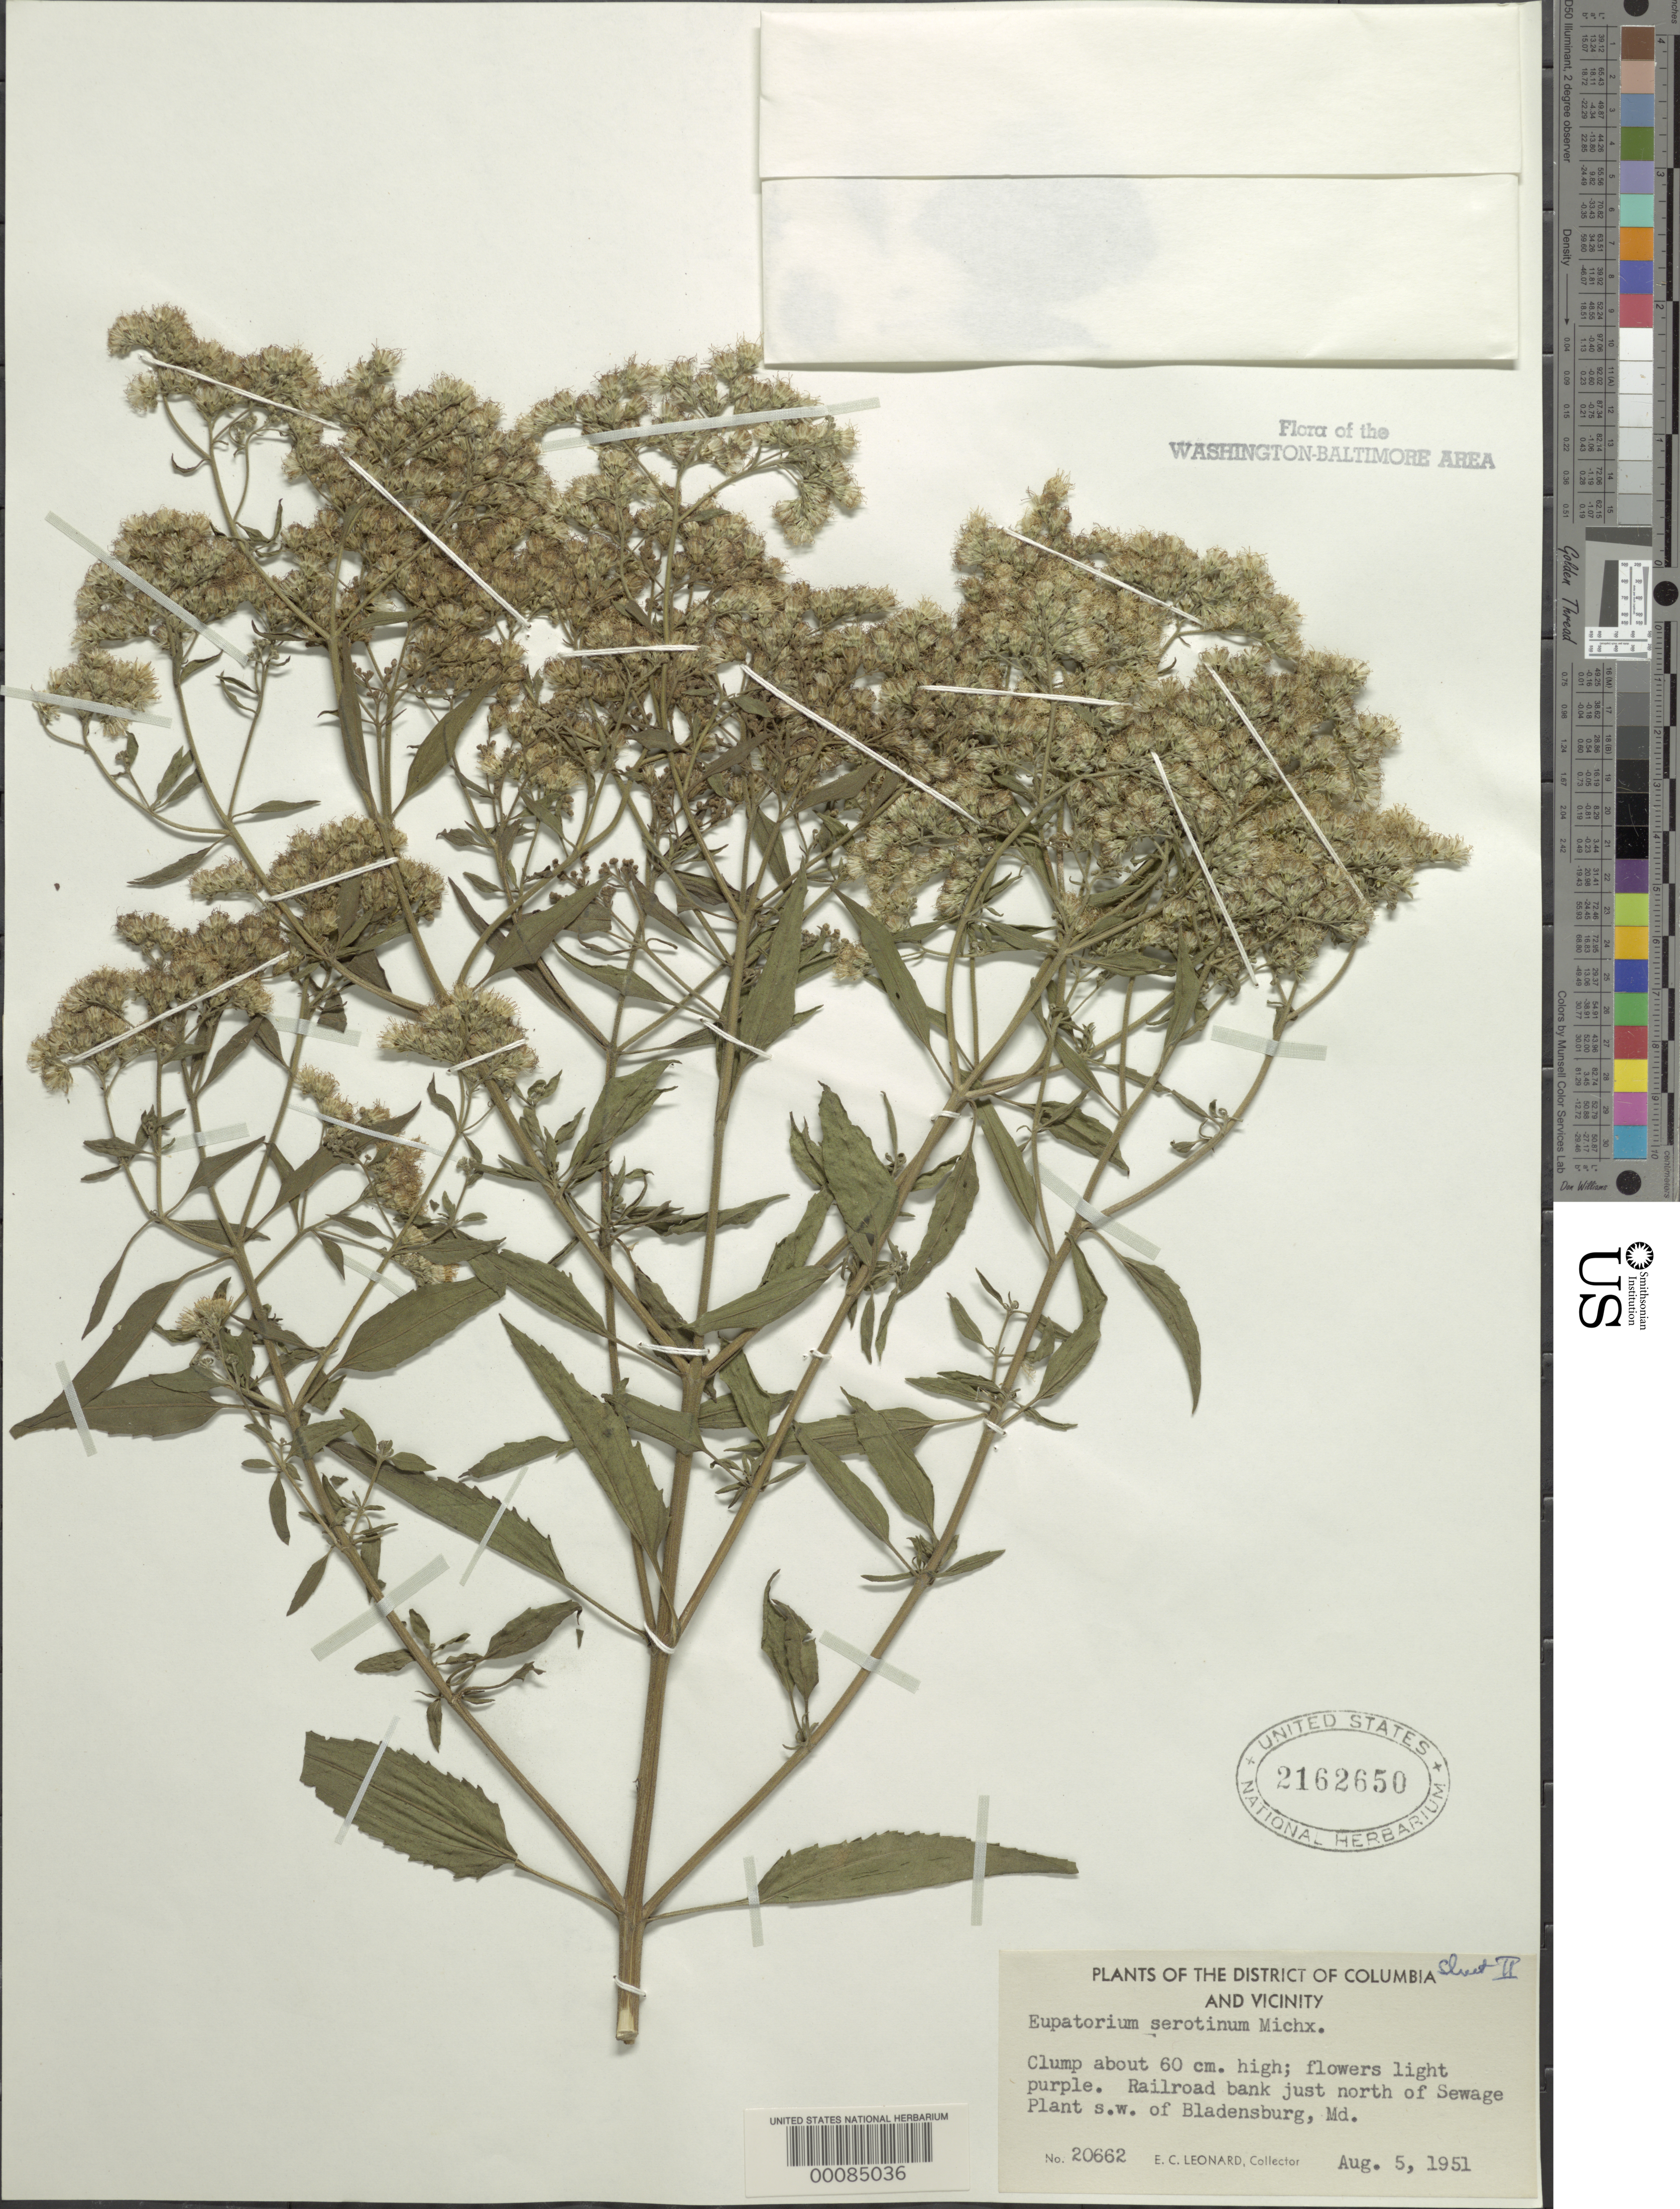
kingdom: Plantae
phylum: Tracheophyta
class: Magnoliopsida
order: Asterales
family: Asteraceae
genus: Eupatorium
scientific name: Eupatorium serotinum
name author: Michx.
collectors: E. C. Leonard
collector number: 20662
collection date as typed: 05 Aug 1951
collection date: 1951-08-05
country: United States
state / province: Maryland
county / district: Prince George's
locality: North of Sewage Plant, SW of Bladensburg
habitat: Railroad bank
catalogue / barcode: US 2162650